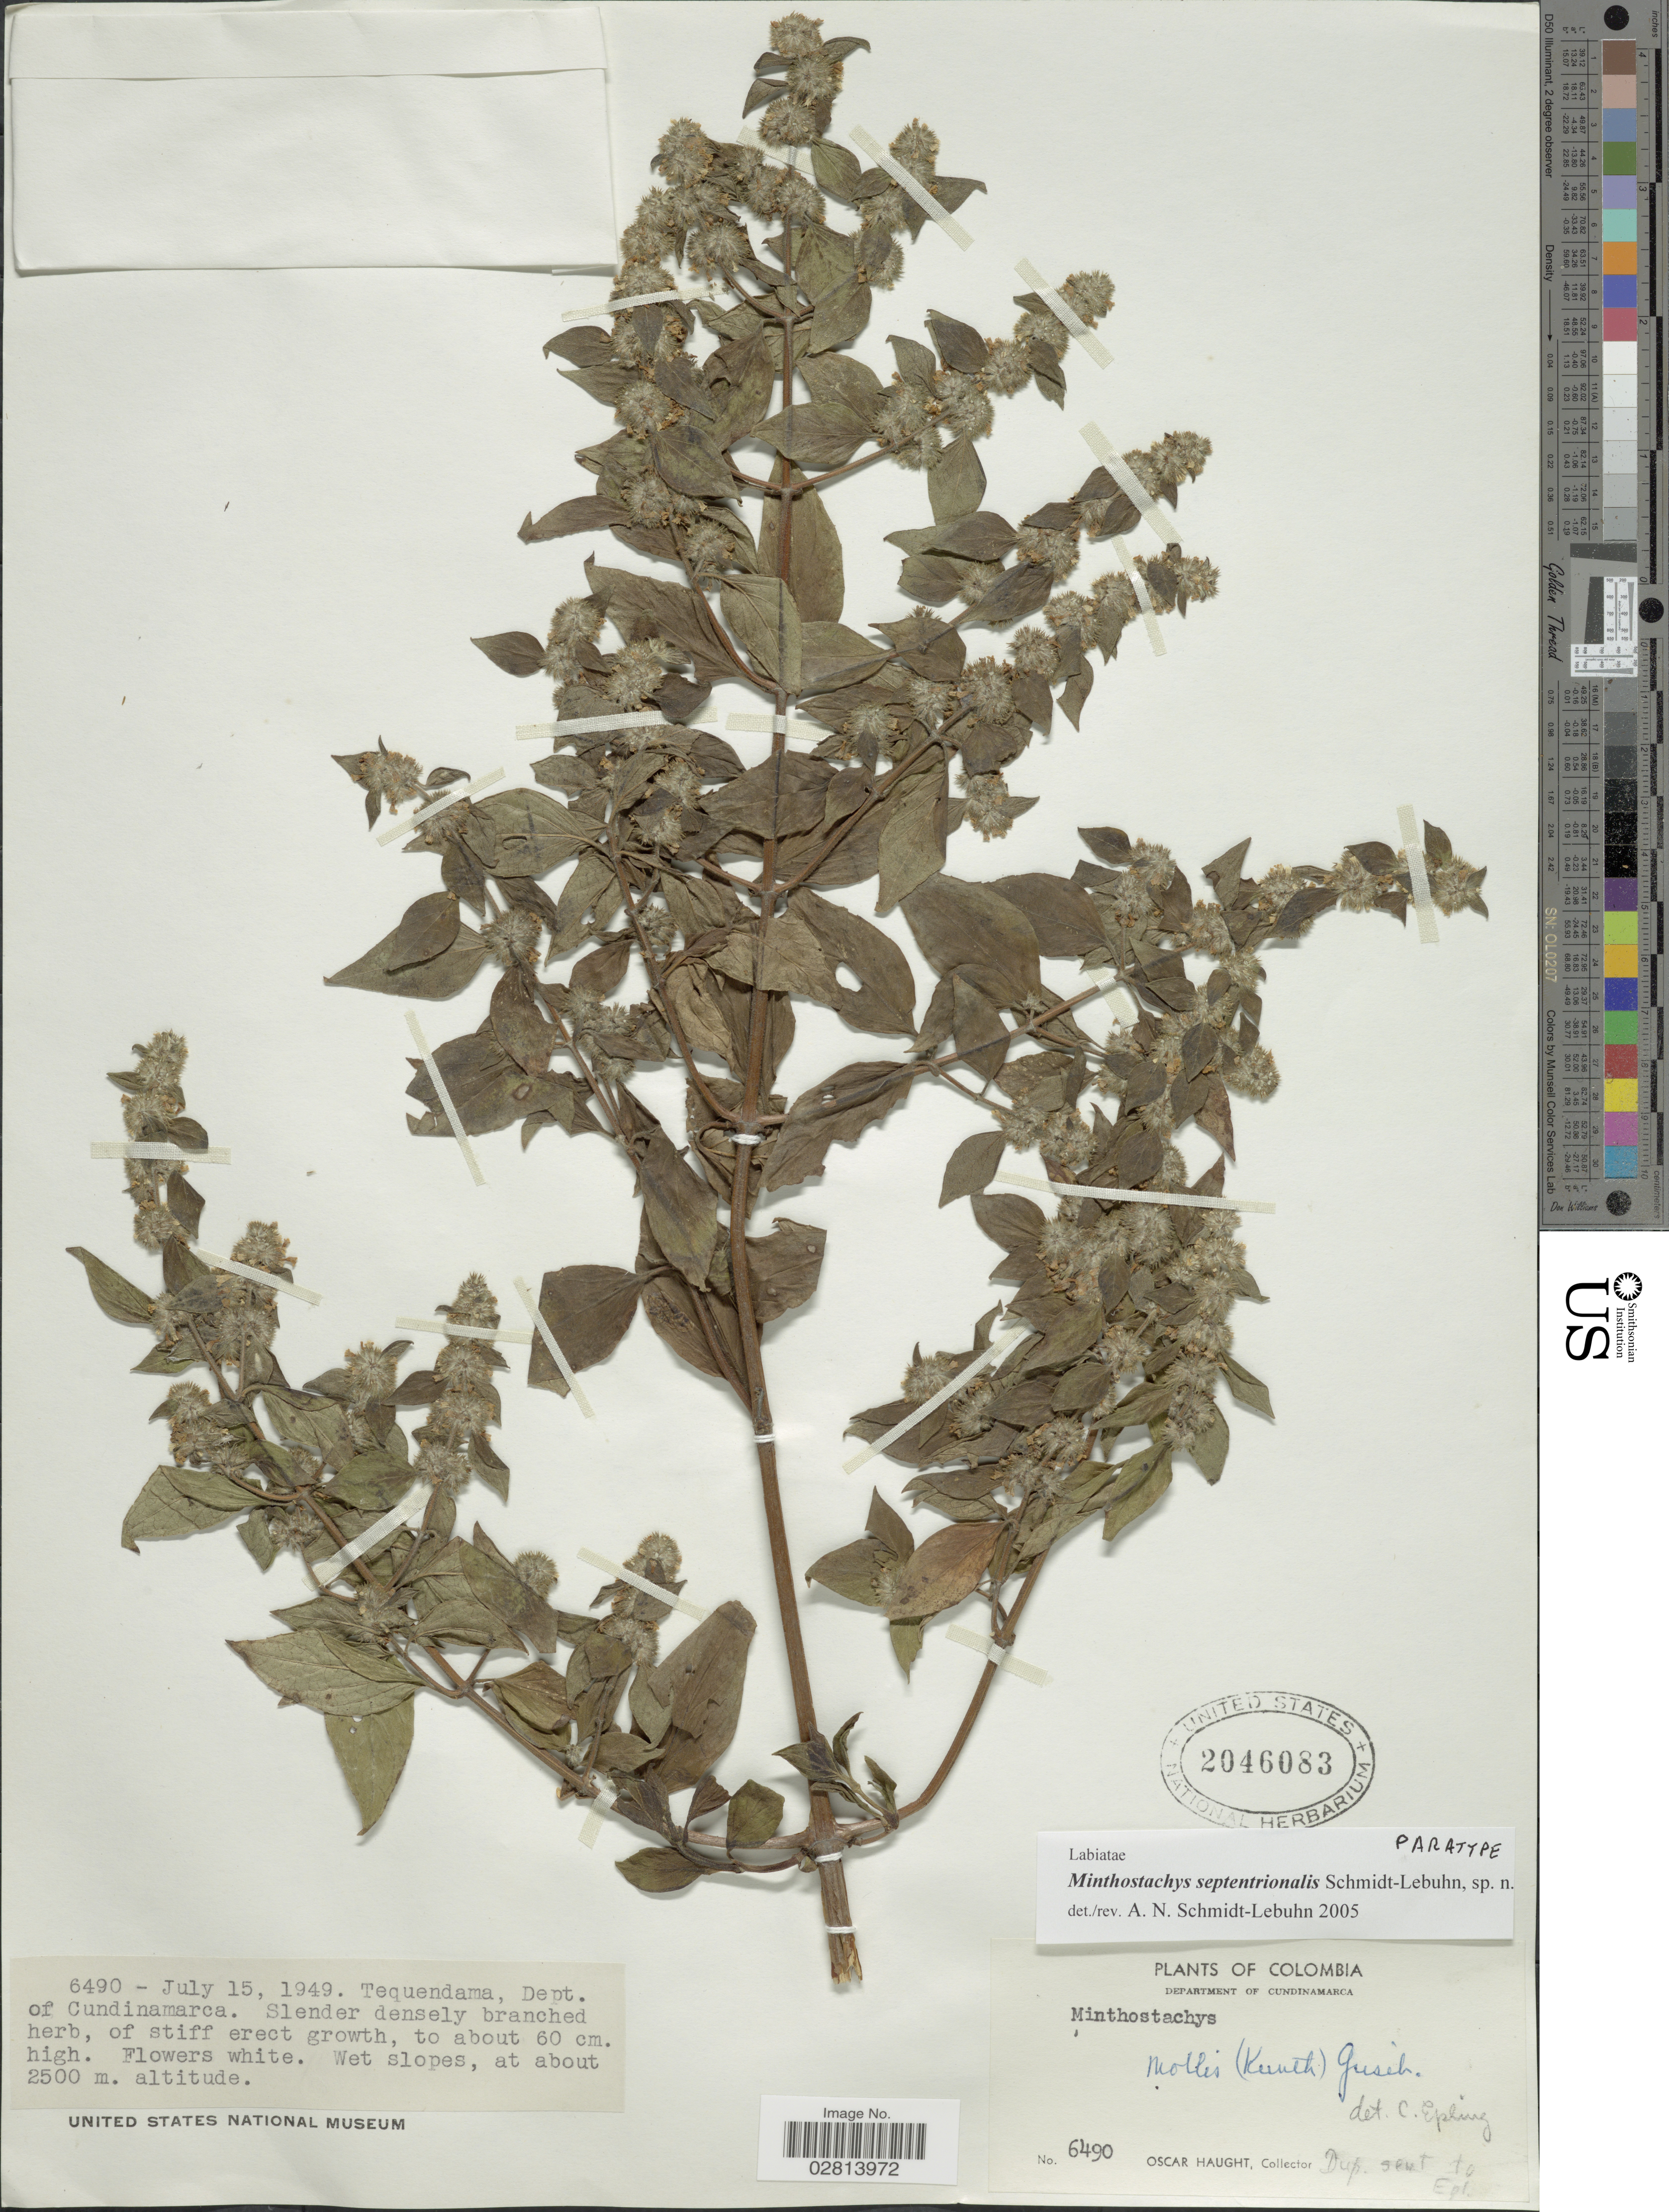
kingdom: Plantae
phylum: Tracheophyta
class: Magnoliopsida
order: Lamiales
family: Lamiaceae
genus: Minthostachys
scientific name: Minthostachys septentrionalis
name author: Schmidt-Leb.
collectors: O. Haught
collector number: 6490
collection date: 1949-07-15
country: Colombia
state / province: Cundinamarca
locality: Department of Cundinamarca, Tequendama.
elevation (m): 2500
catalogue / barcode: US 2046083